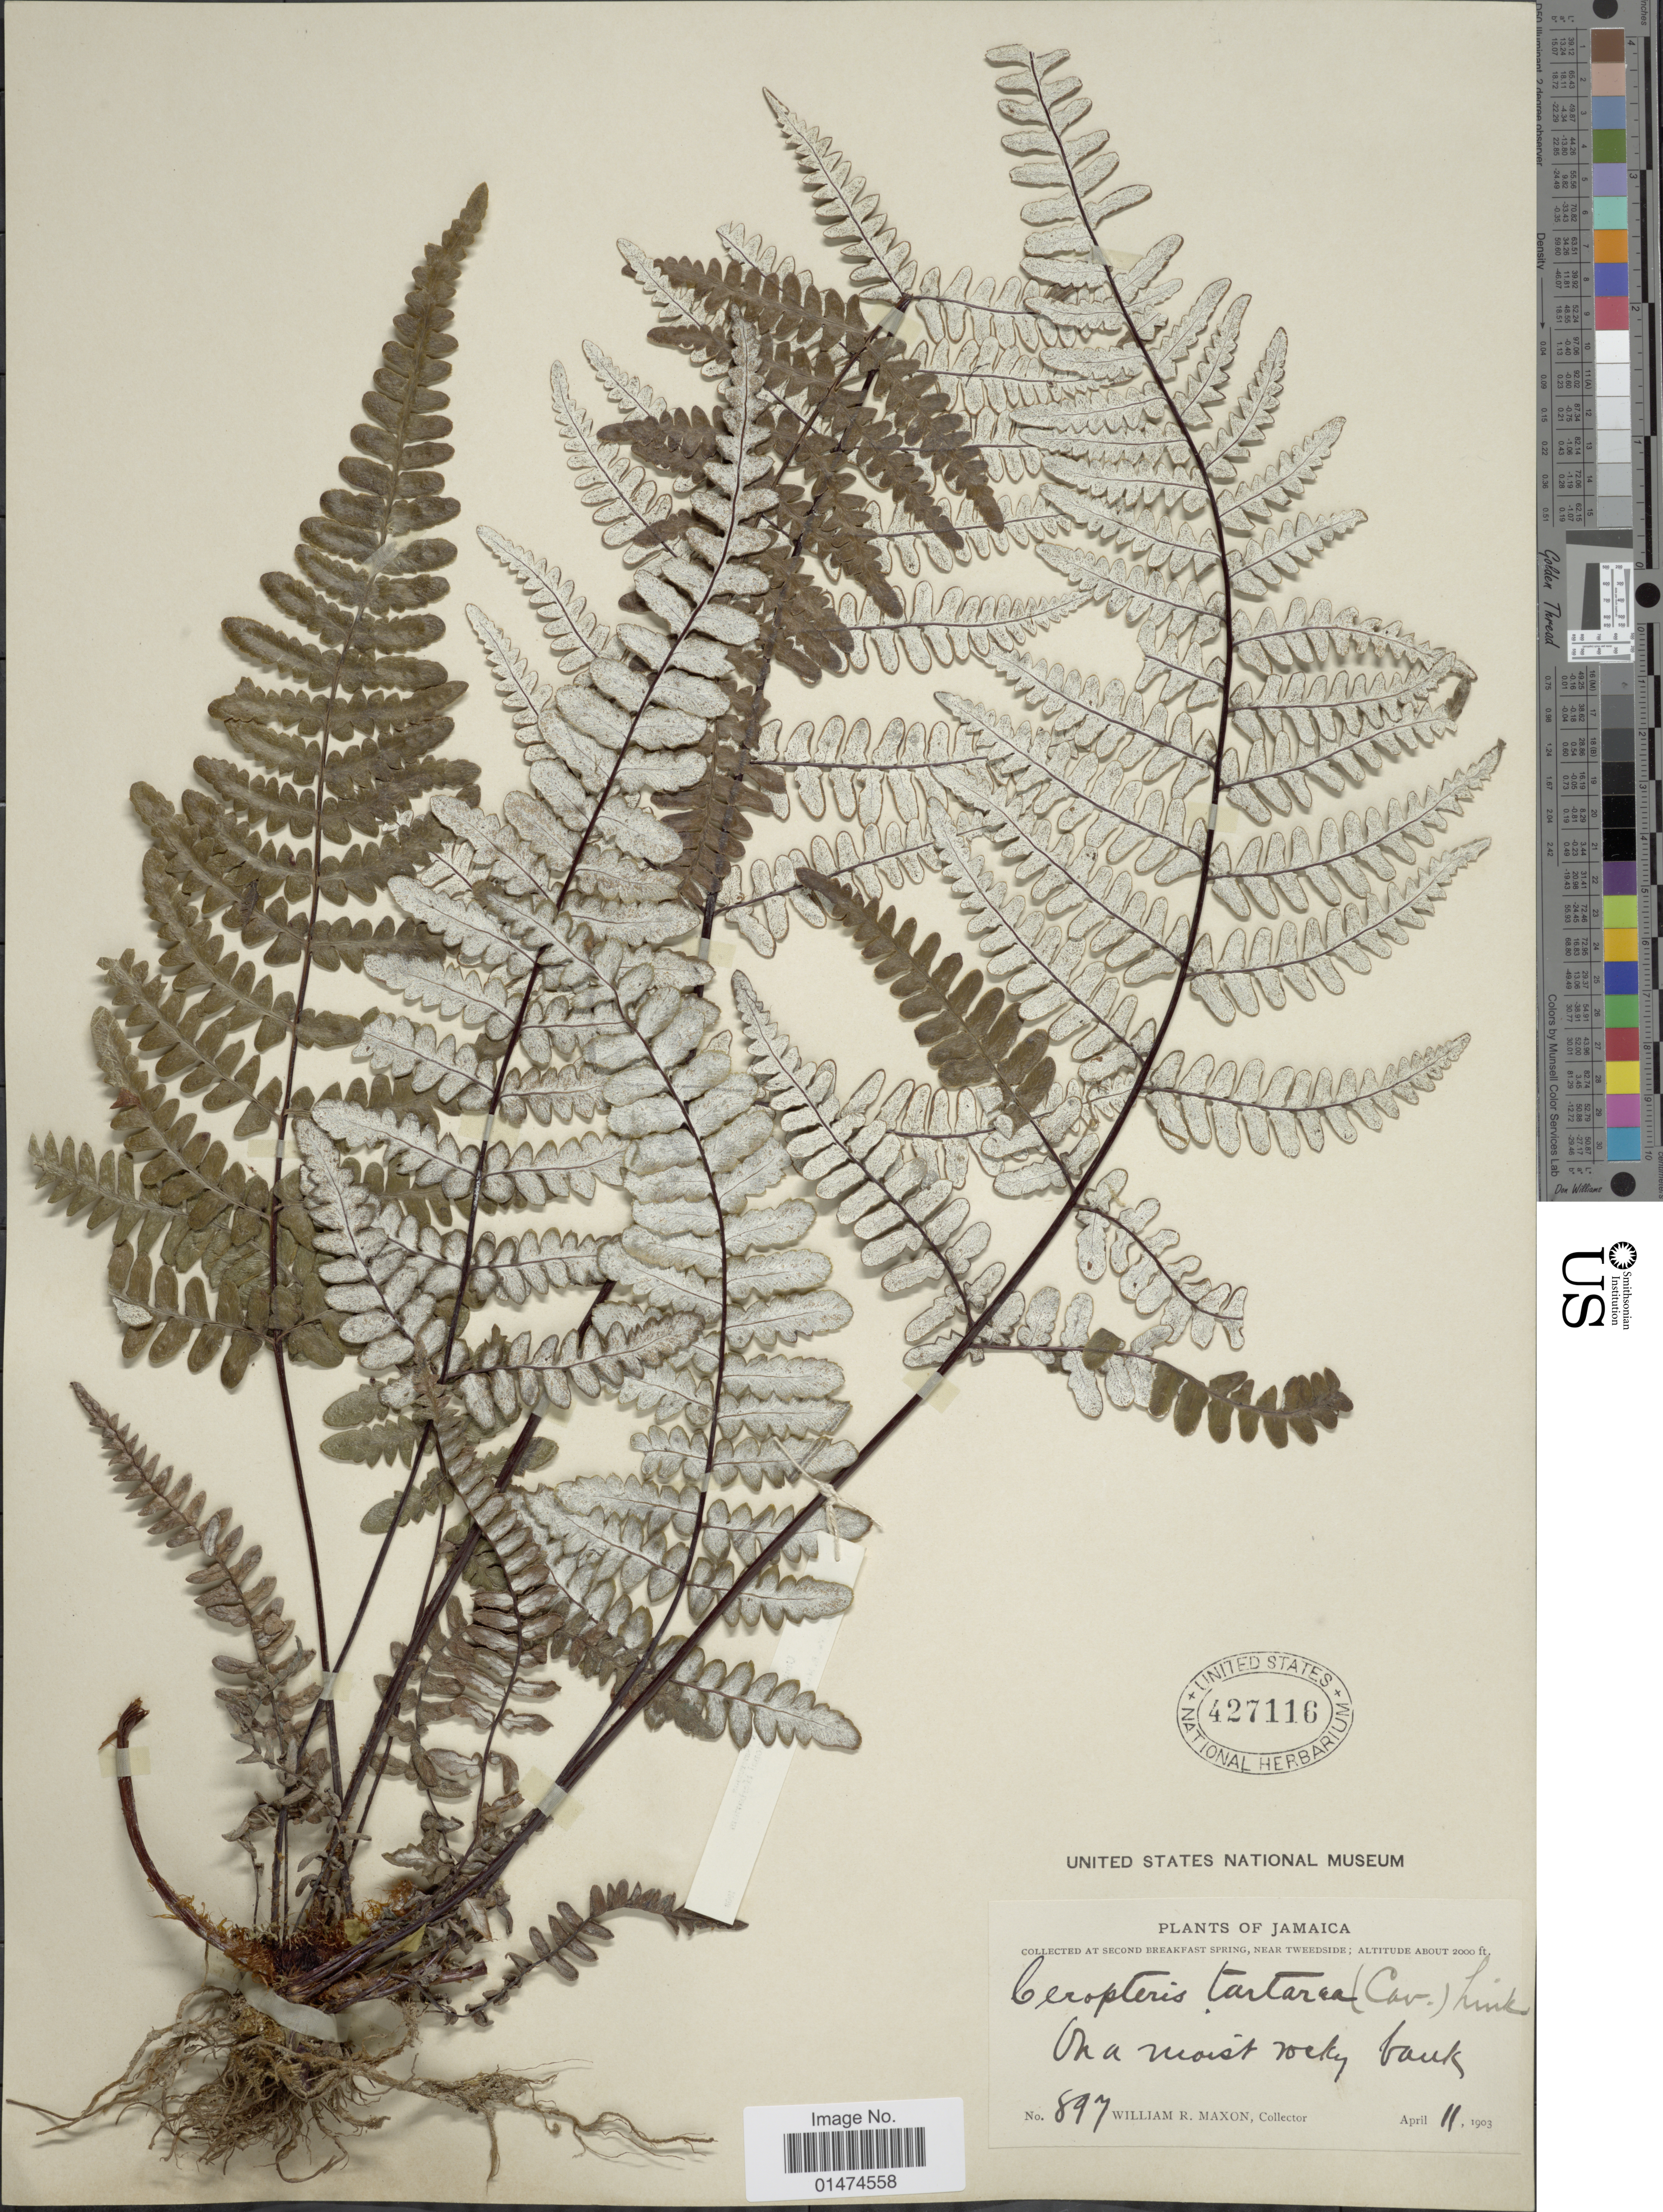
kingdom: Plantae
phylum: Tracheophyta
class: Polypodiopsida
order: Polypodiales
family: Pteridaceae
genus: Pityrogramma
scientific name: Pityrogramma ebenea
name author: (L.) Proctor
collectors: W. R. Maxon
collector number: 897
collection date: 1903-04-11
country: Jamaica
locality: Jamaica. At Second Breakfast Spring, near Tweeside.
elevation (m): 610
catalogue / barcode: US 427116